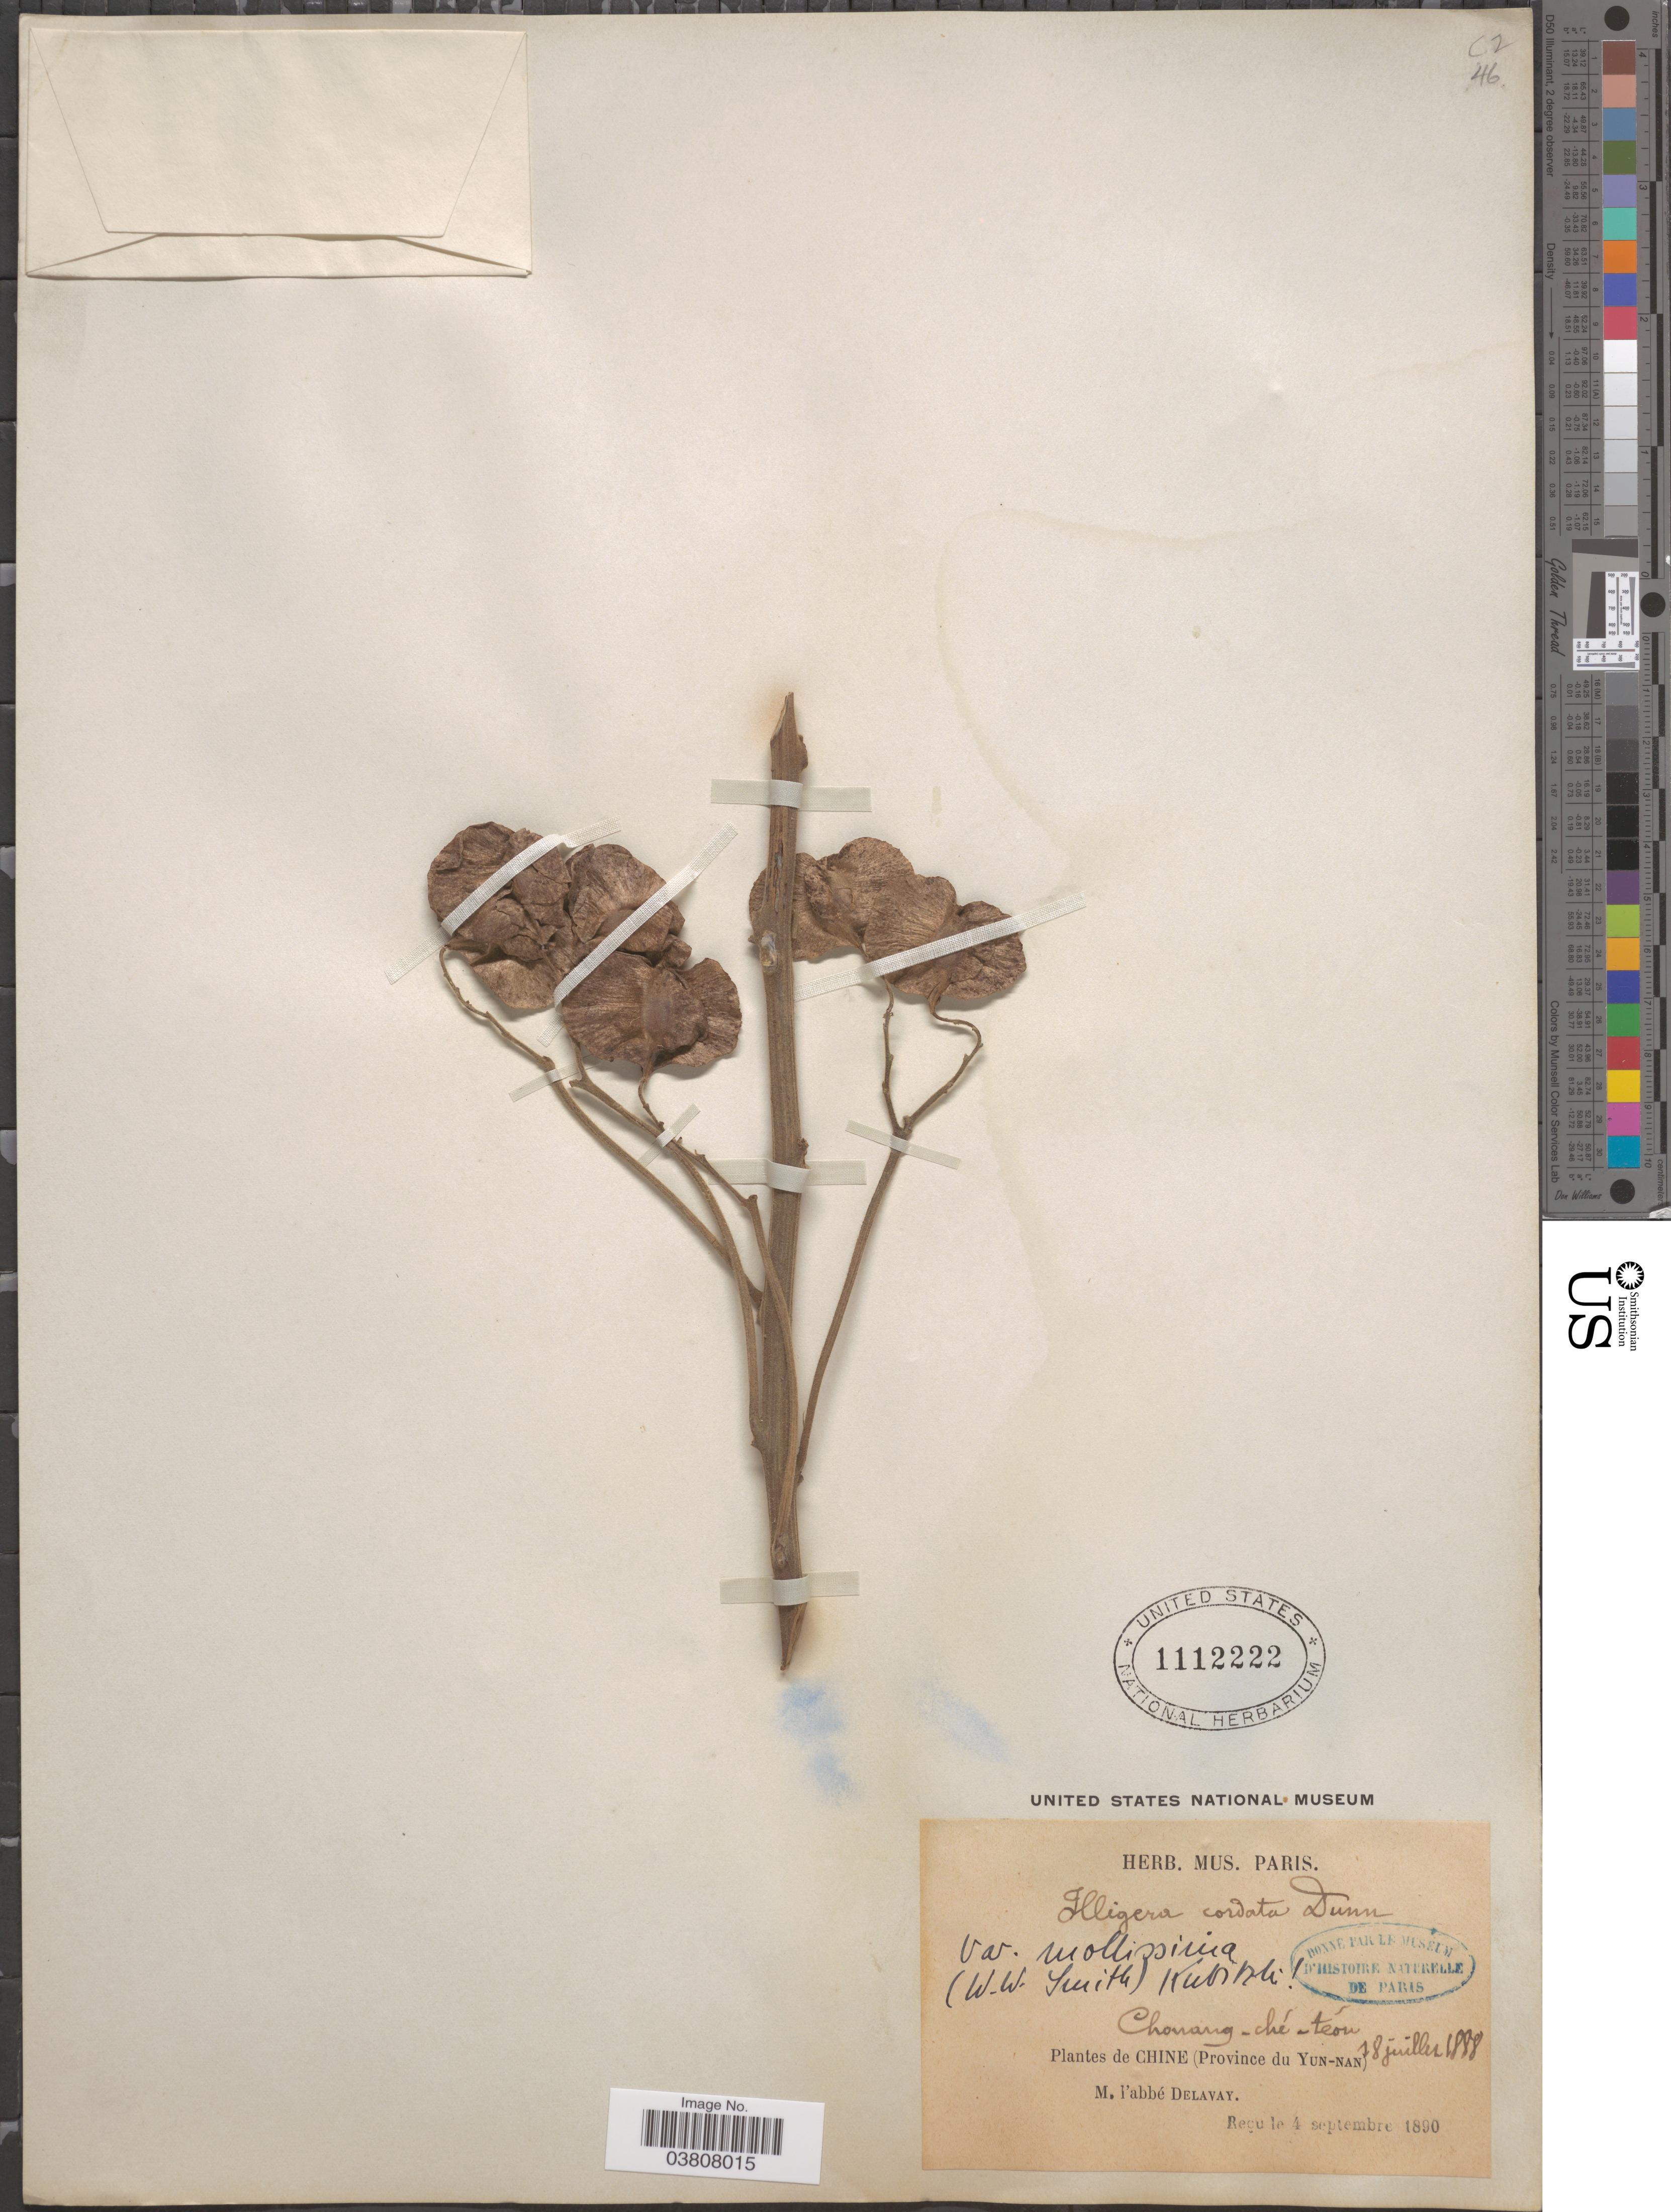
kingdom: Plantae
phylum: Tracheophyta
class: Magnoliopsida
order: Laurales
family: Hernandiaceae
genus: Illigera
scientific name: Illigera cordata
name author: Dunn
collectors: P. Delavay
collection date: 1888-07-18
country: China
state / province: Yunnan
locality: Chonang-ché-téon. Province du Yun-nan.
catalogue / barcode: US 1112222